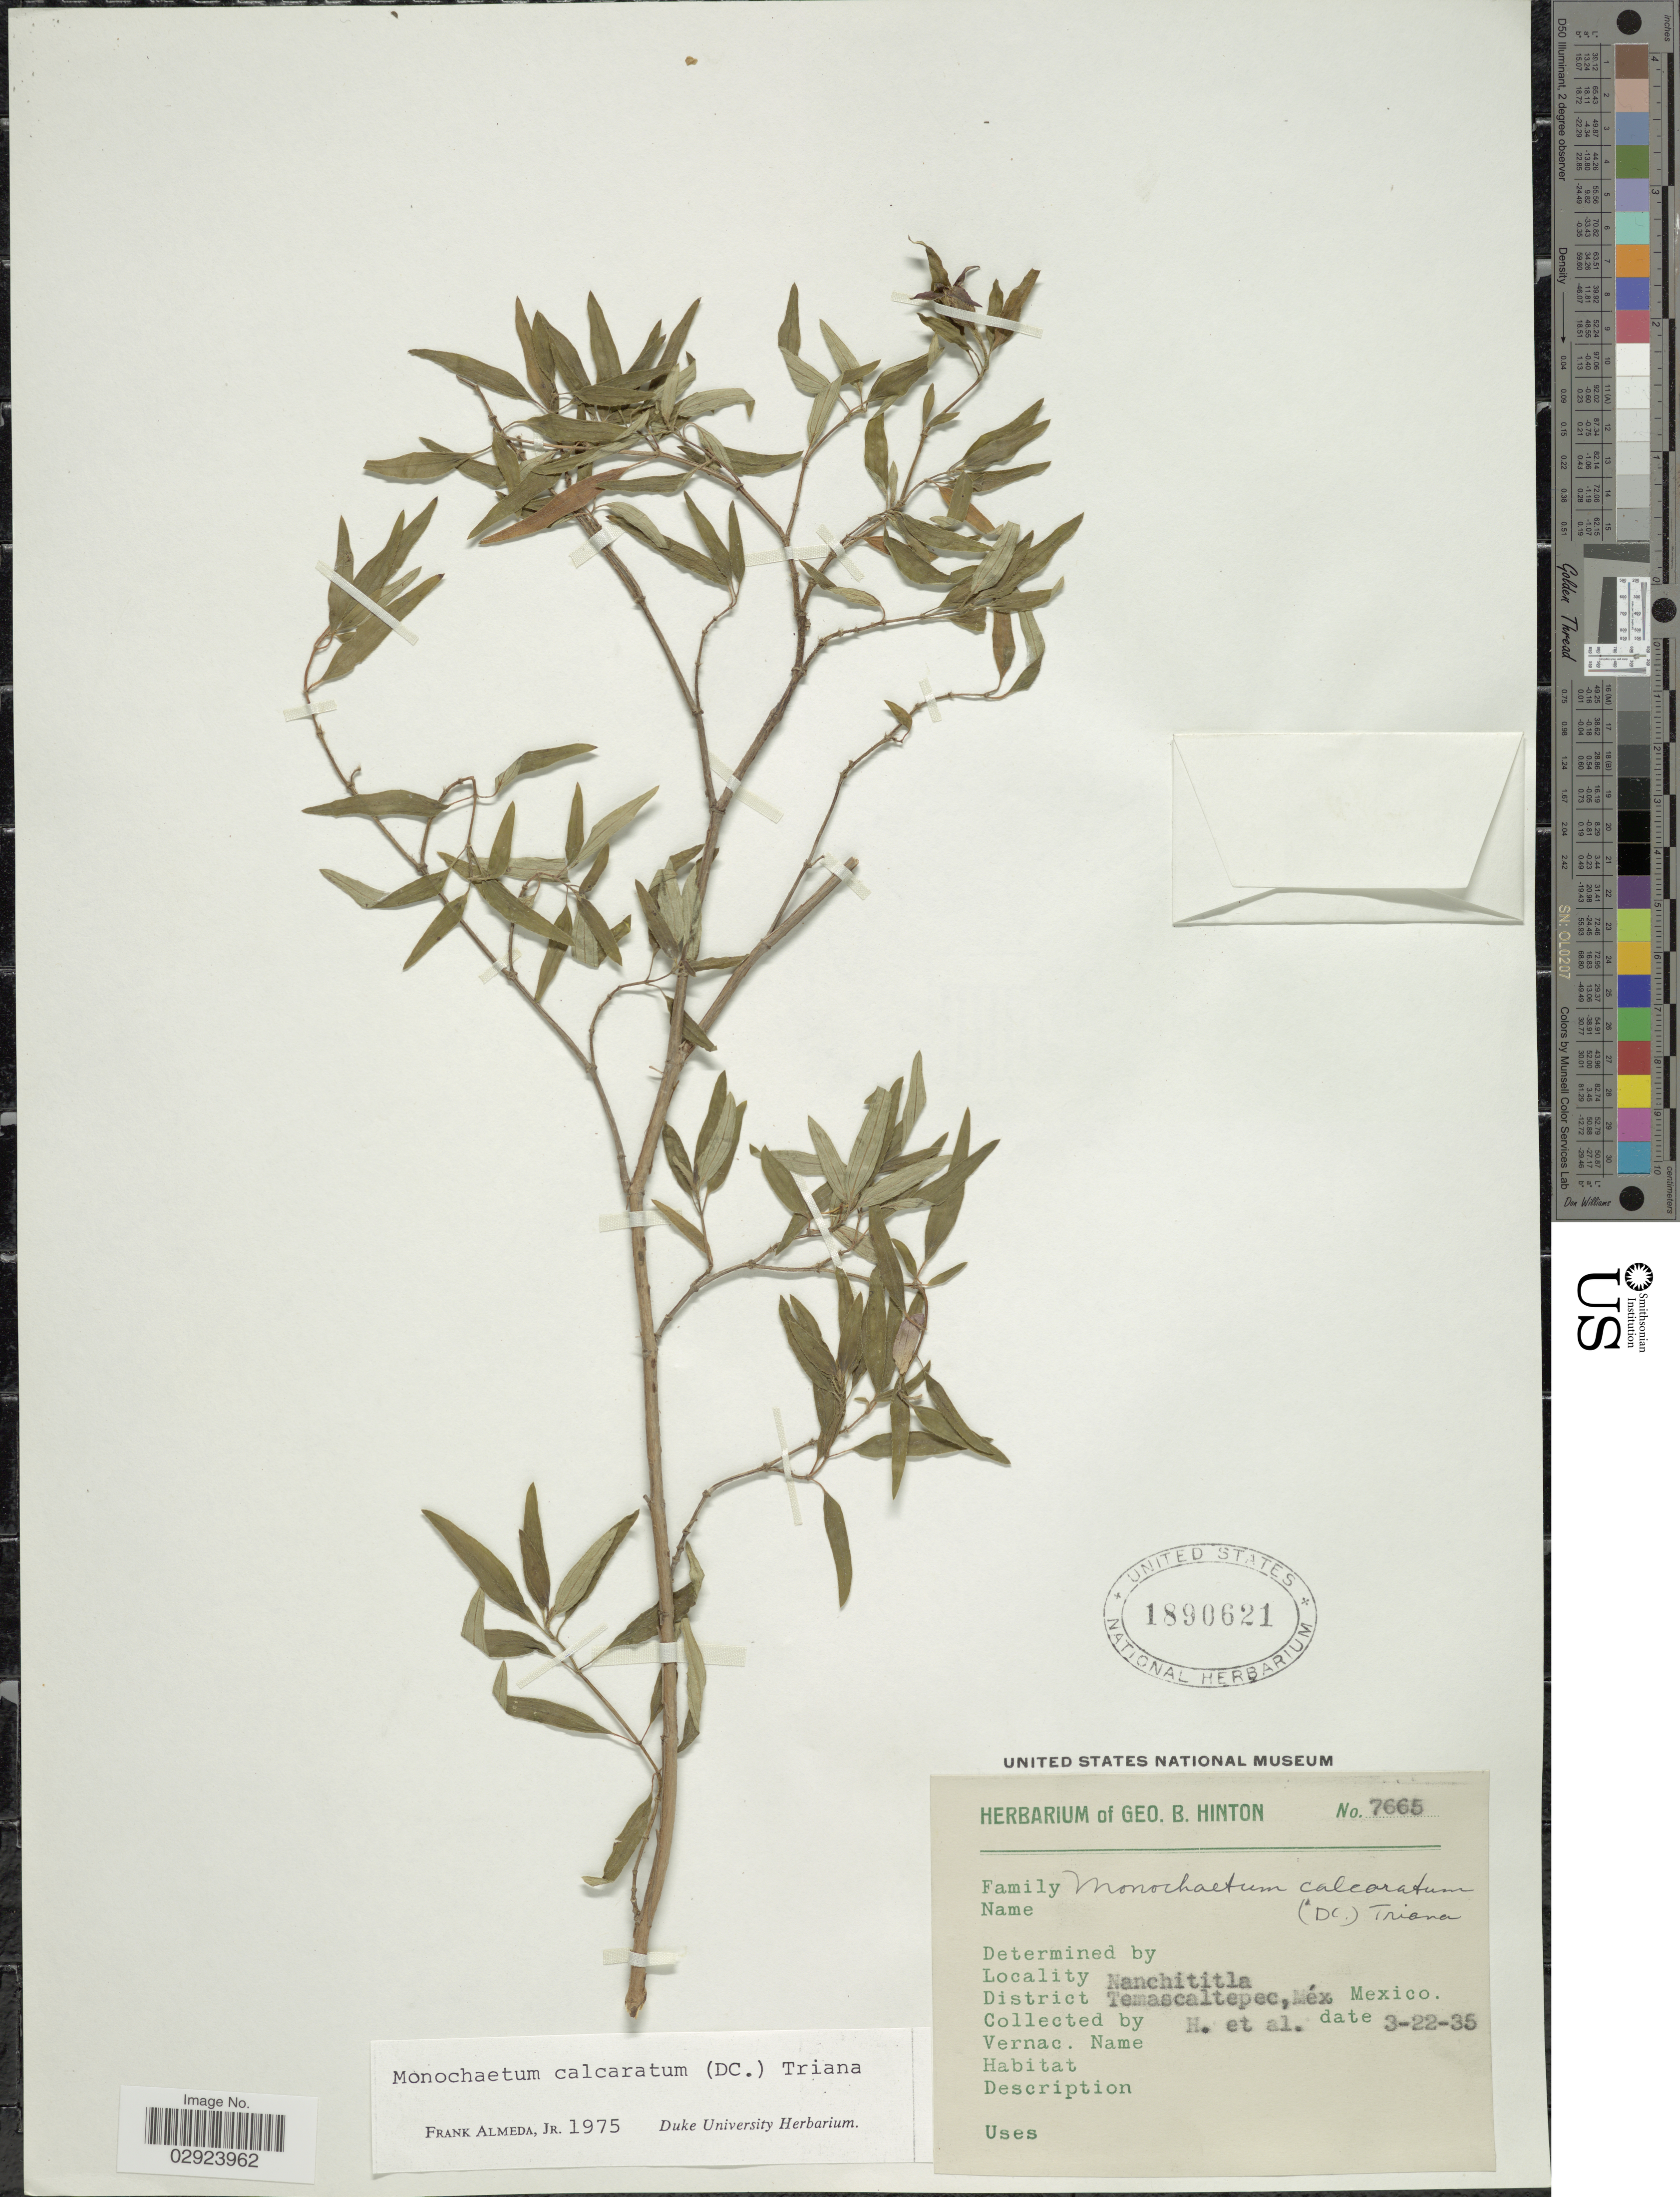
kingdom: Plantae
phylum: Tracheophyta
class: Magnoliopsida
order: Myrtales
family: Melastomataceae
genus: Monochaetum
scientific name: Monochaetum calcaratum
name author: (DC.) Triana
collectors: G. B. Hinton & et al.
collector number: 7665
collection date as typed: Transcribed d/m/y: 22/3/35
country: Mexico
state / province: México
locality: Nanchititla. District Temascaltepec, Méx.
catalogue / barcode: US 1890621